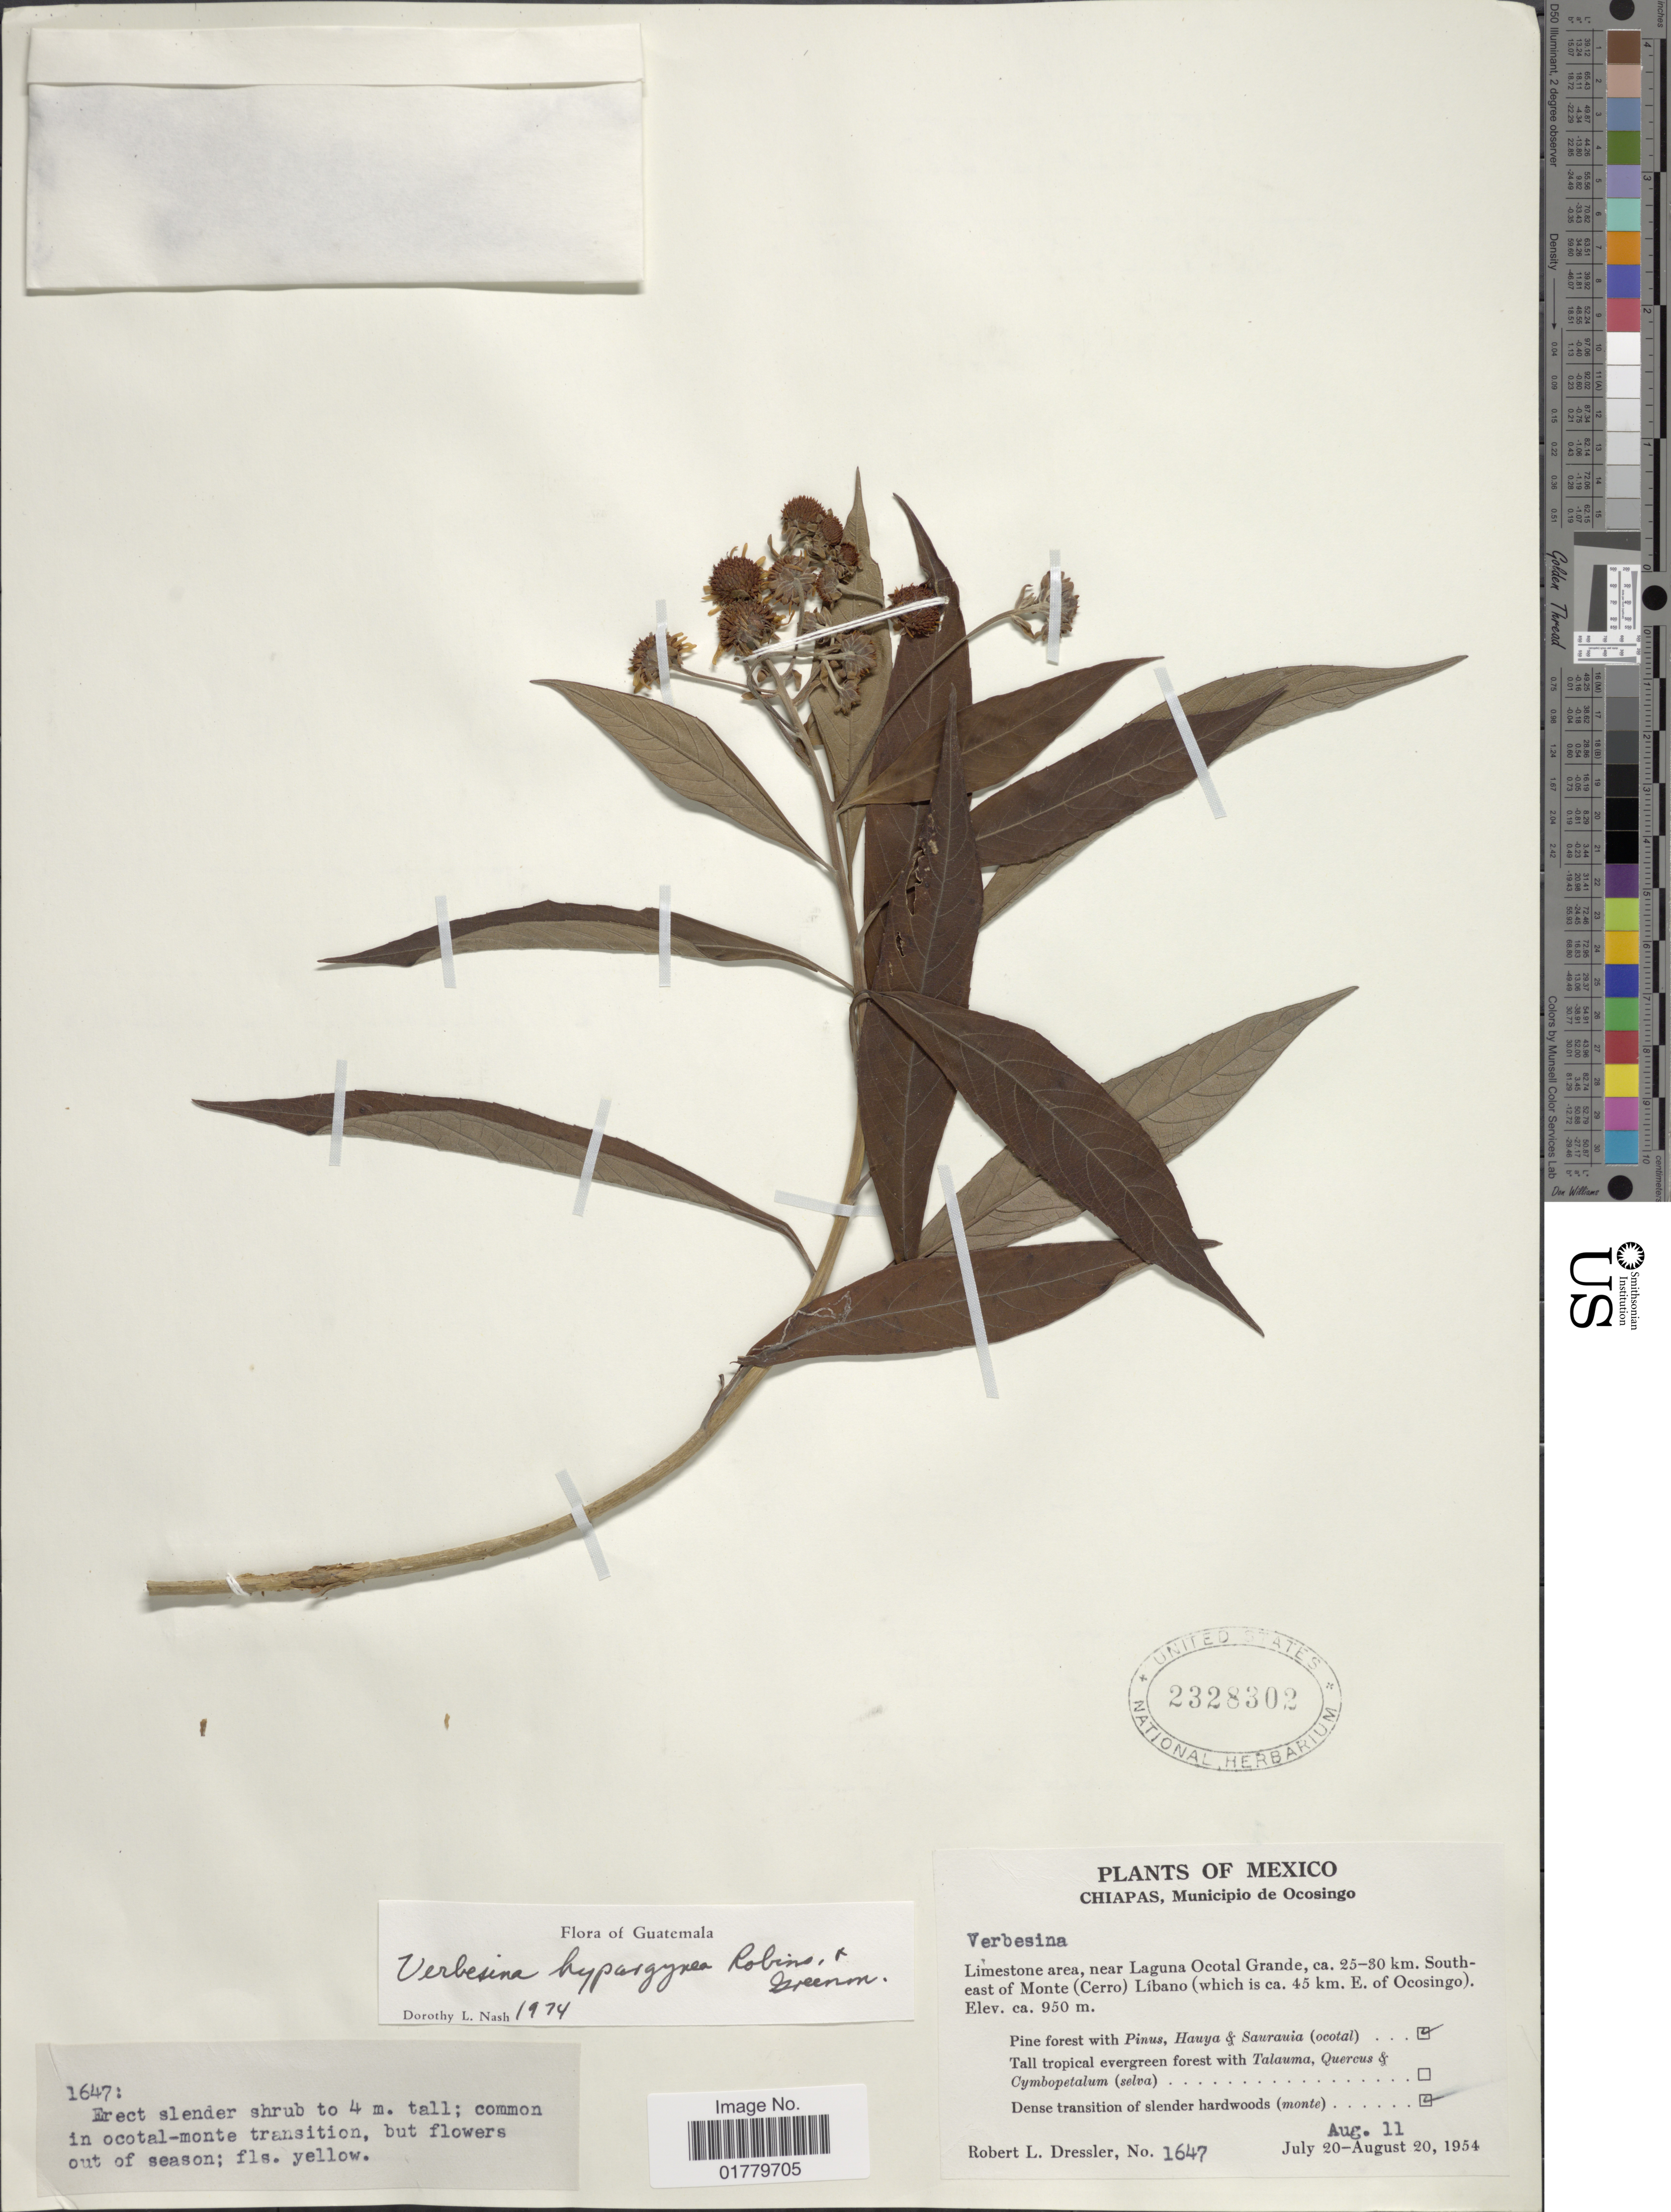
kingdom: Plantae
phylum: Tracheophyta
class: Magnoliopsida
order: Asterales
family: Asteraceae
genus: Verbesina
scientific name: Verbesina hypargyrea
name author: B.L. Rob. & Greenm.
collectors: R. Dressler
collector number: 1647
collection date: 1954-08-11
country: Mexico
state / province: Chiapas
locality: Chiapas, Municipio de Ocosingo. Limestone area, near Laguna Ocotal Grande, ca. 25-30 km. South-east of Monte (Cerro) Libano (which is ca. 45 km. E. of Ocosingo)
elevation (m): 950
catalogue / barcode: US 2328302